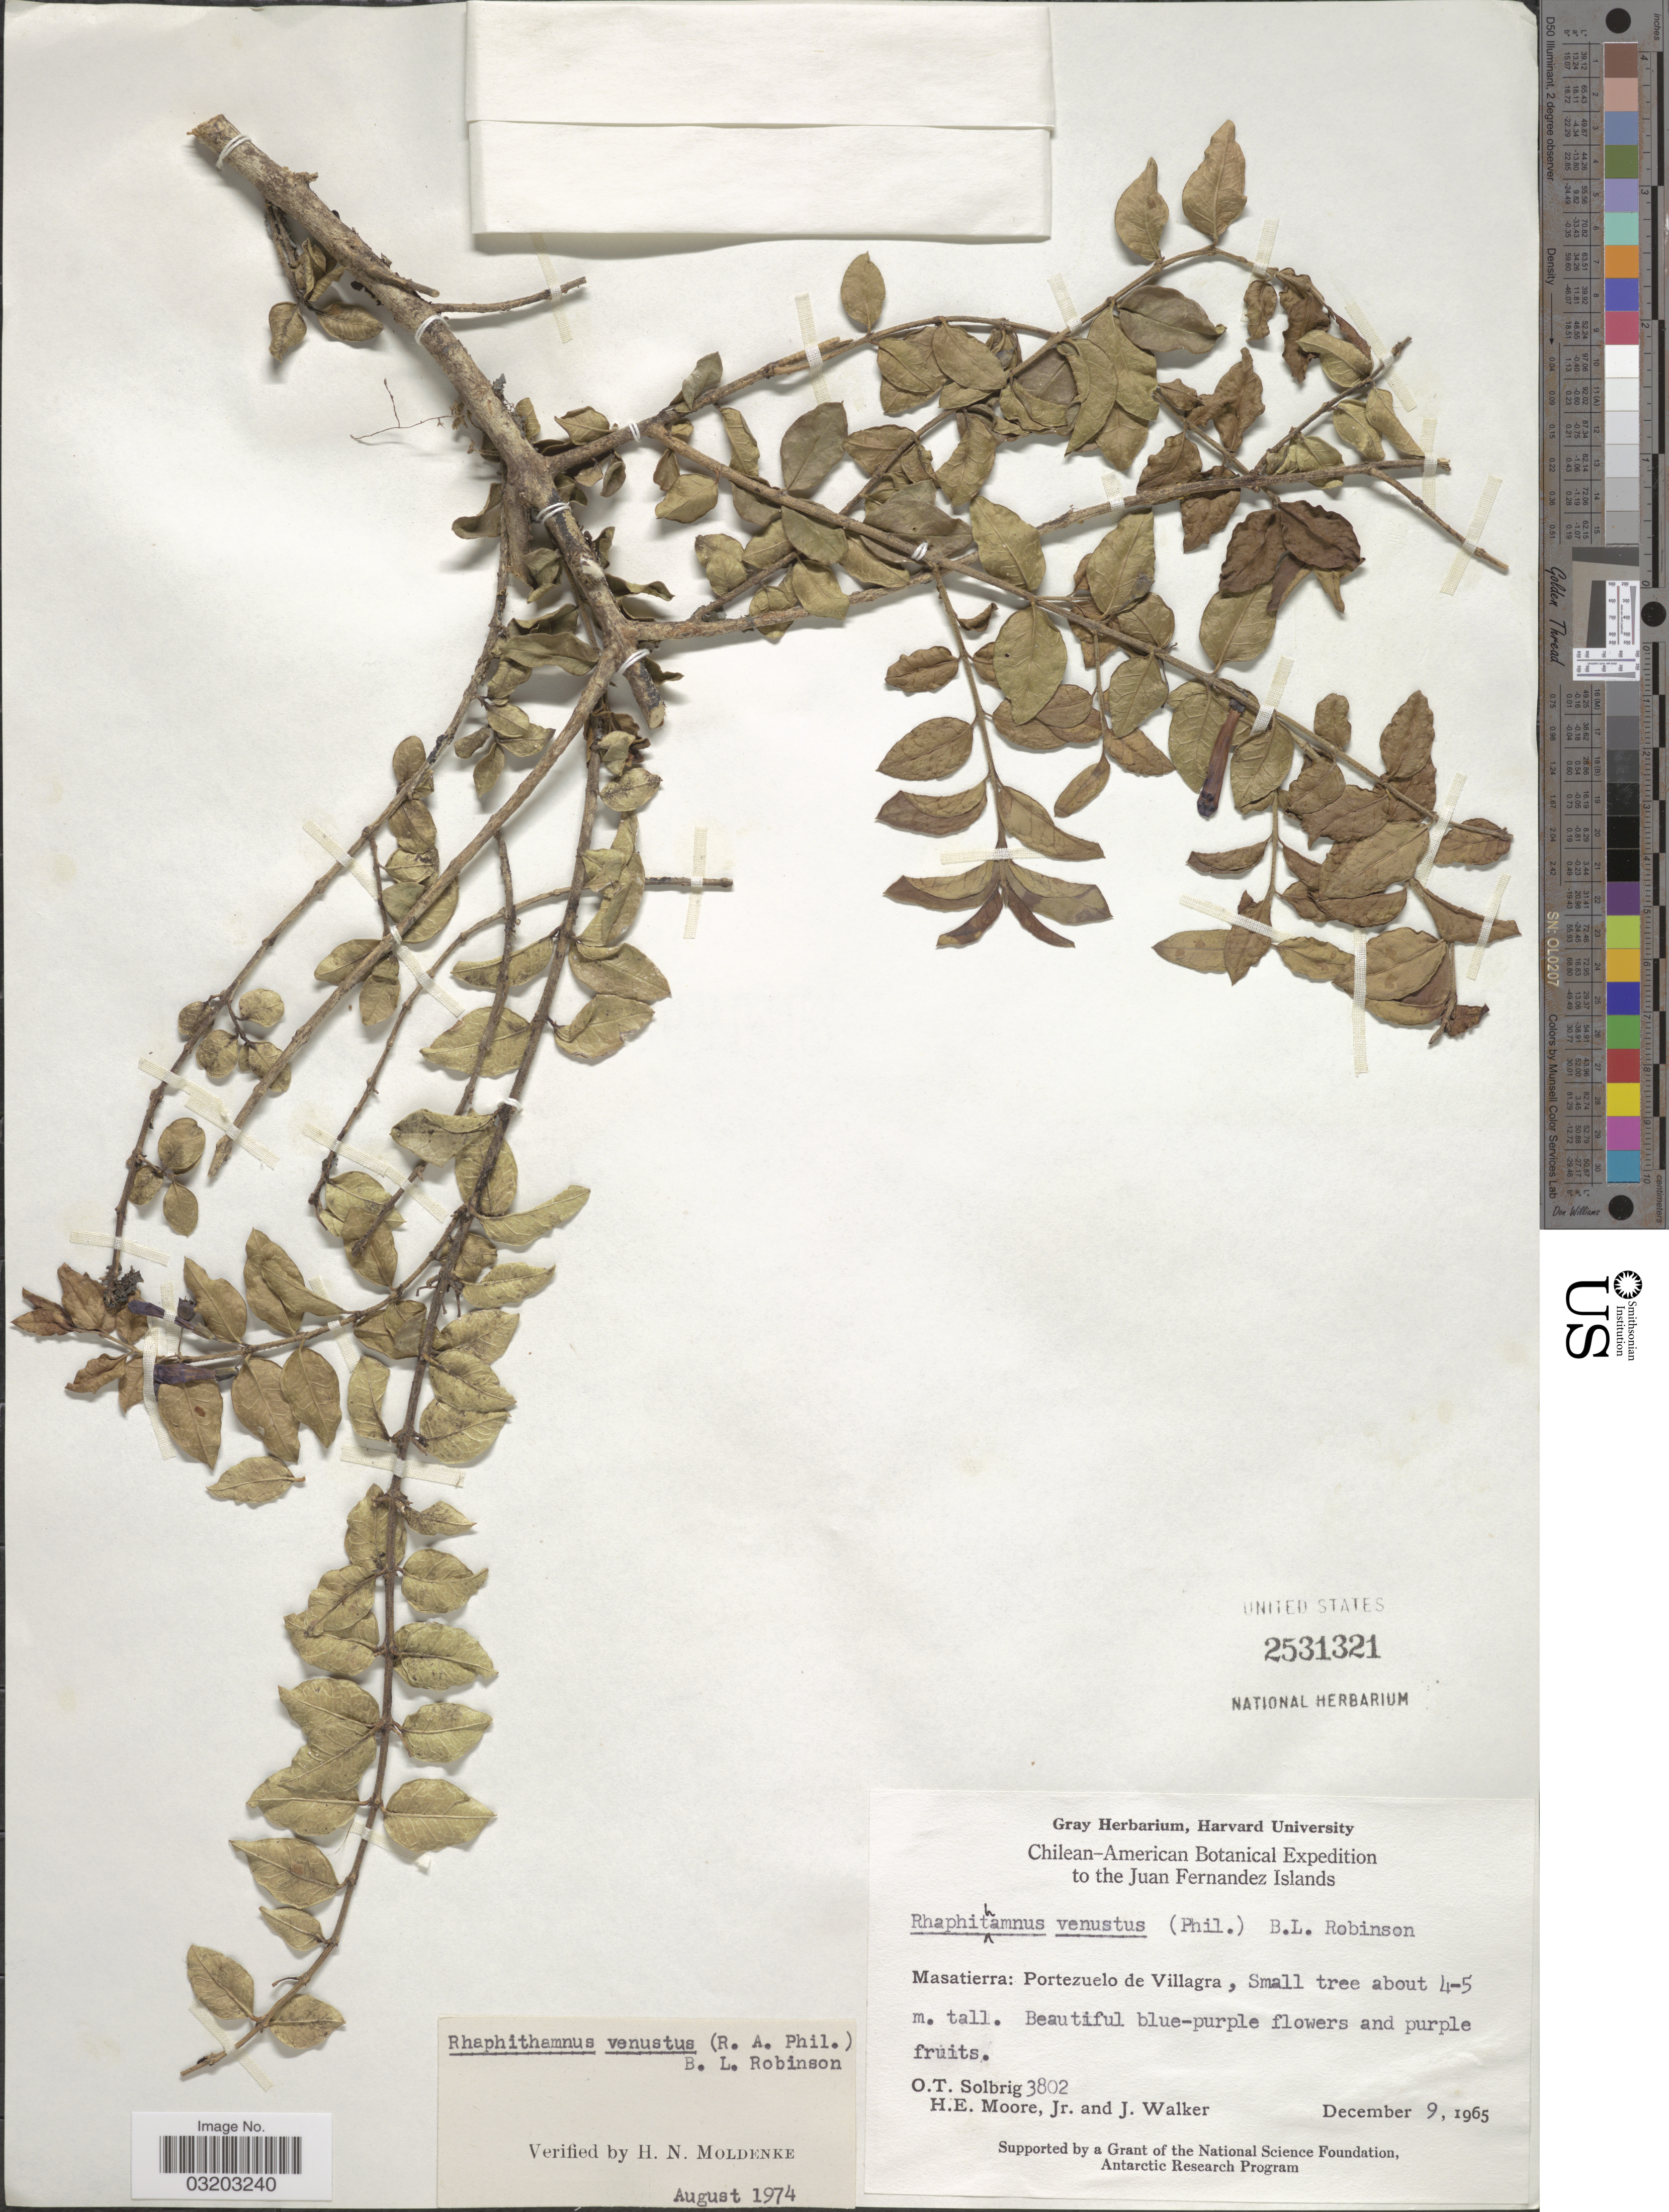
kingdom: Plantae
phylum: Tracheophyta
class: Magnoliopsida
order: Lamiales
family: Verbenaceae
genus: Rhaphithamnus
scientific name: Rhaphithamnus venustus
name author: (Phil.) B.L. Rob.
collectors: O. T. Solbrig, H. Moore & J. Walker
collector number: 3802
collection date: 1965-12-09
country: Chile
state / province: Valparaíso (V)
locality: Juan Fernandez Islands. Masatierra: Portezuelo de Villagra.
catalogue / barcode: US 2531321